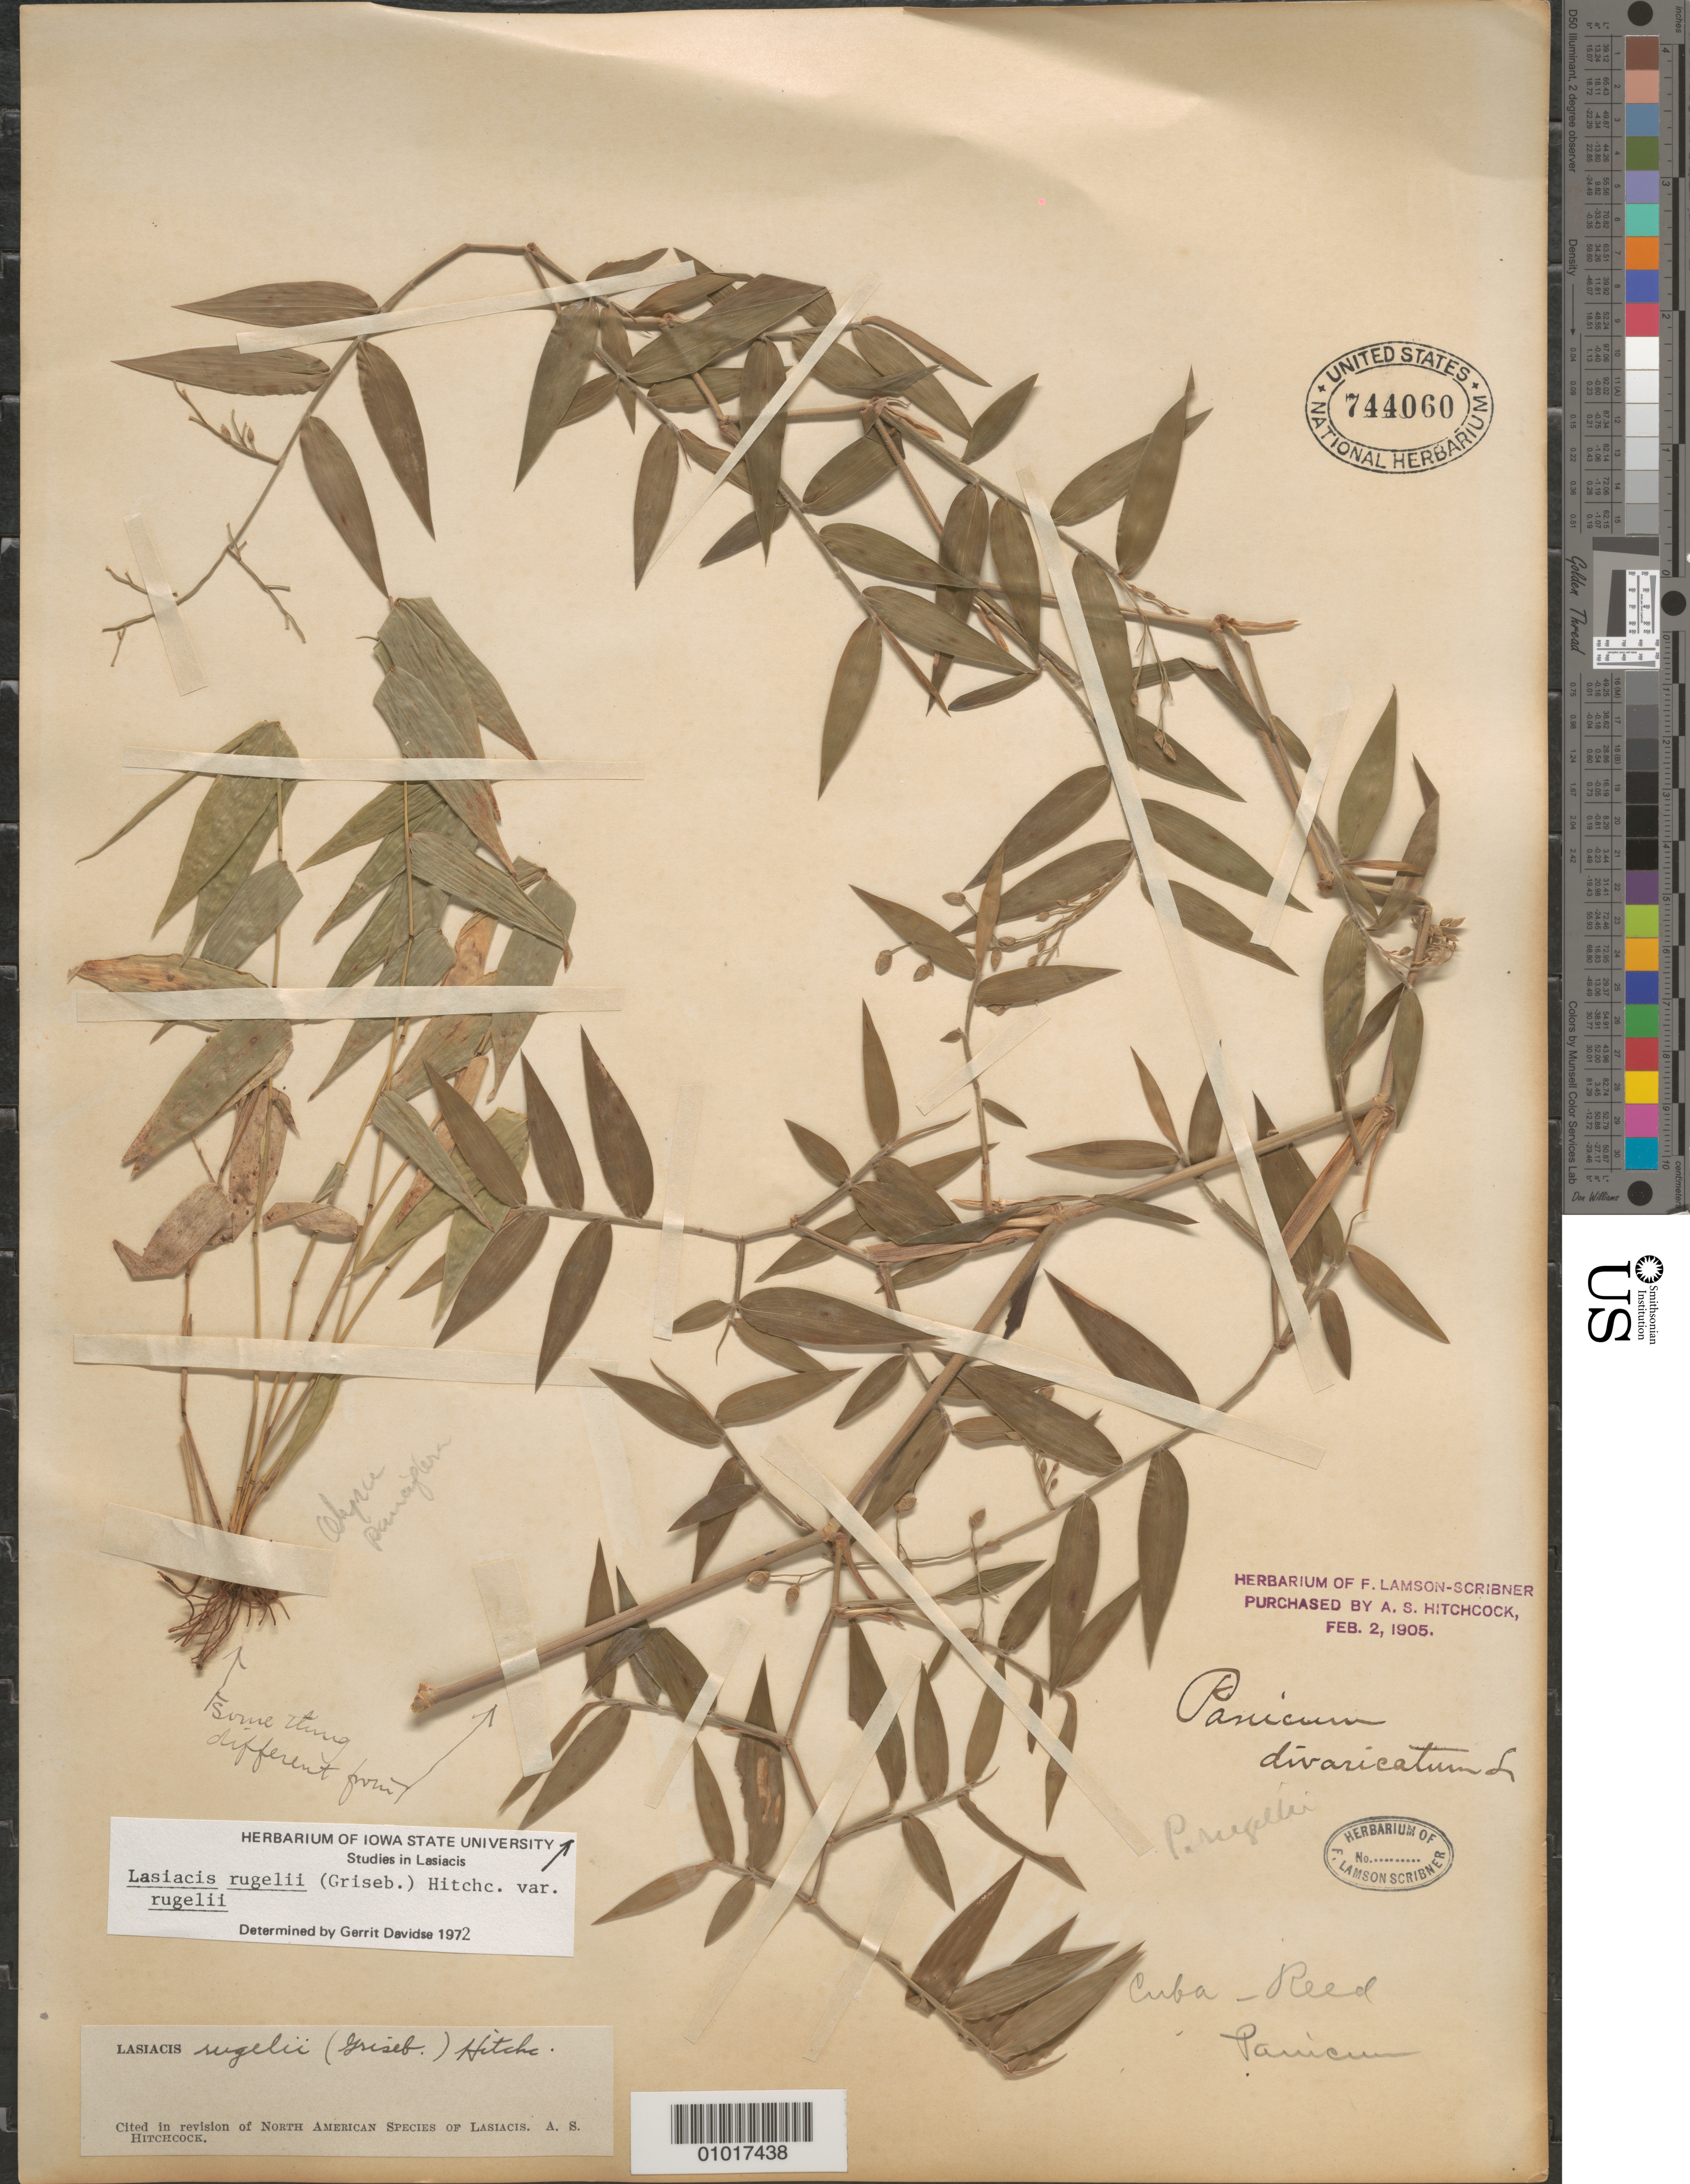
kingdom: Plantae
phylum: Tracheophyta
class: Liliopsida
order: Poales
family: Poaceae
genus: Lasiacis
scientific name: Lasiacis rugelii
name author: (Griseb.) Hitchc.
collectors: J. Reed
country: Cuba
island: Cuba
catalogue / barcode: US 744060